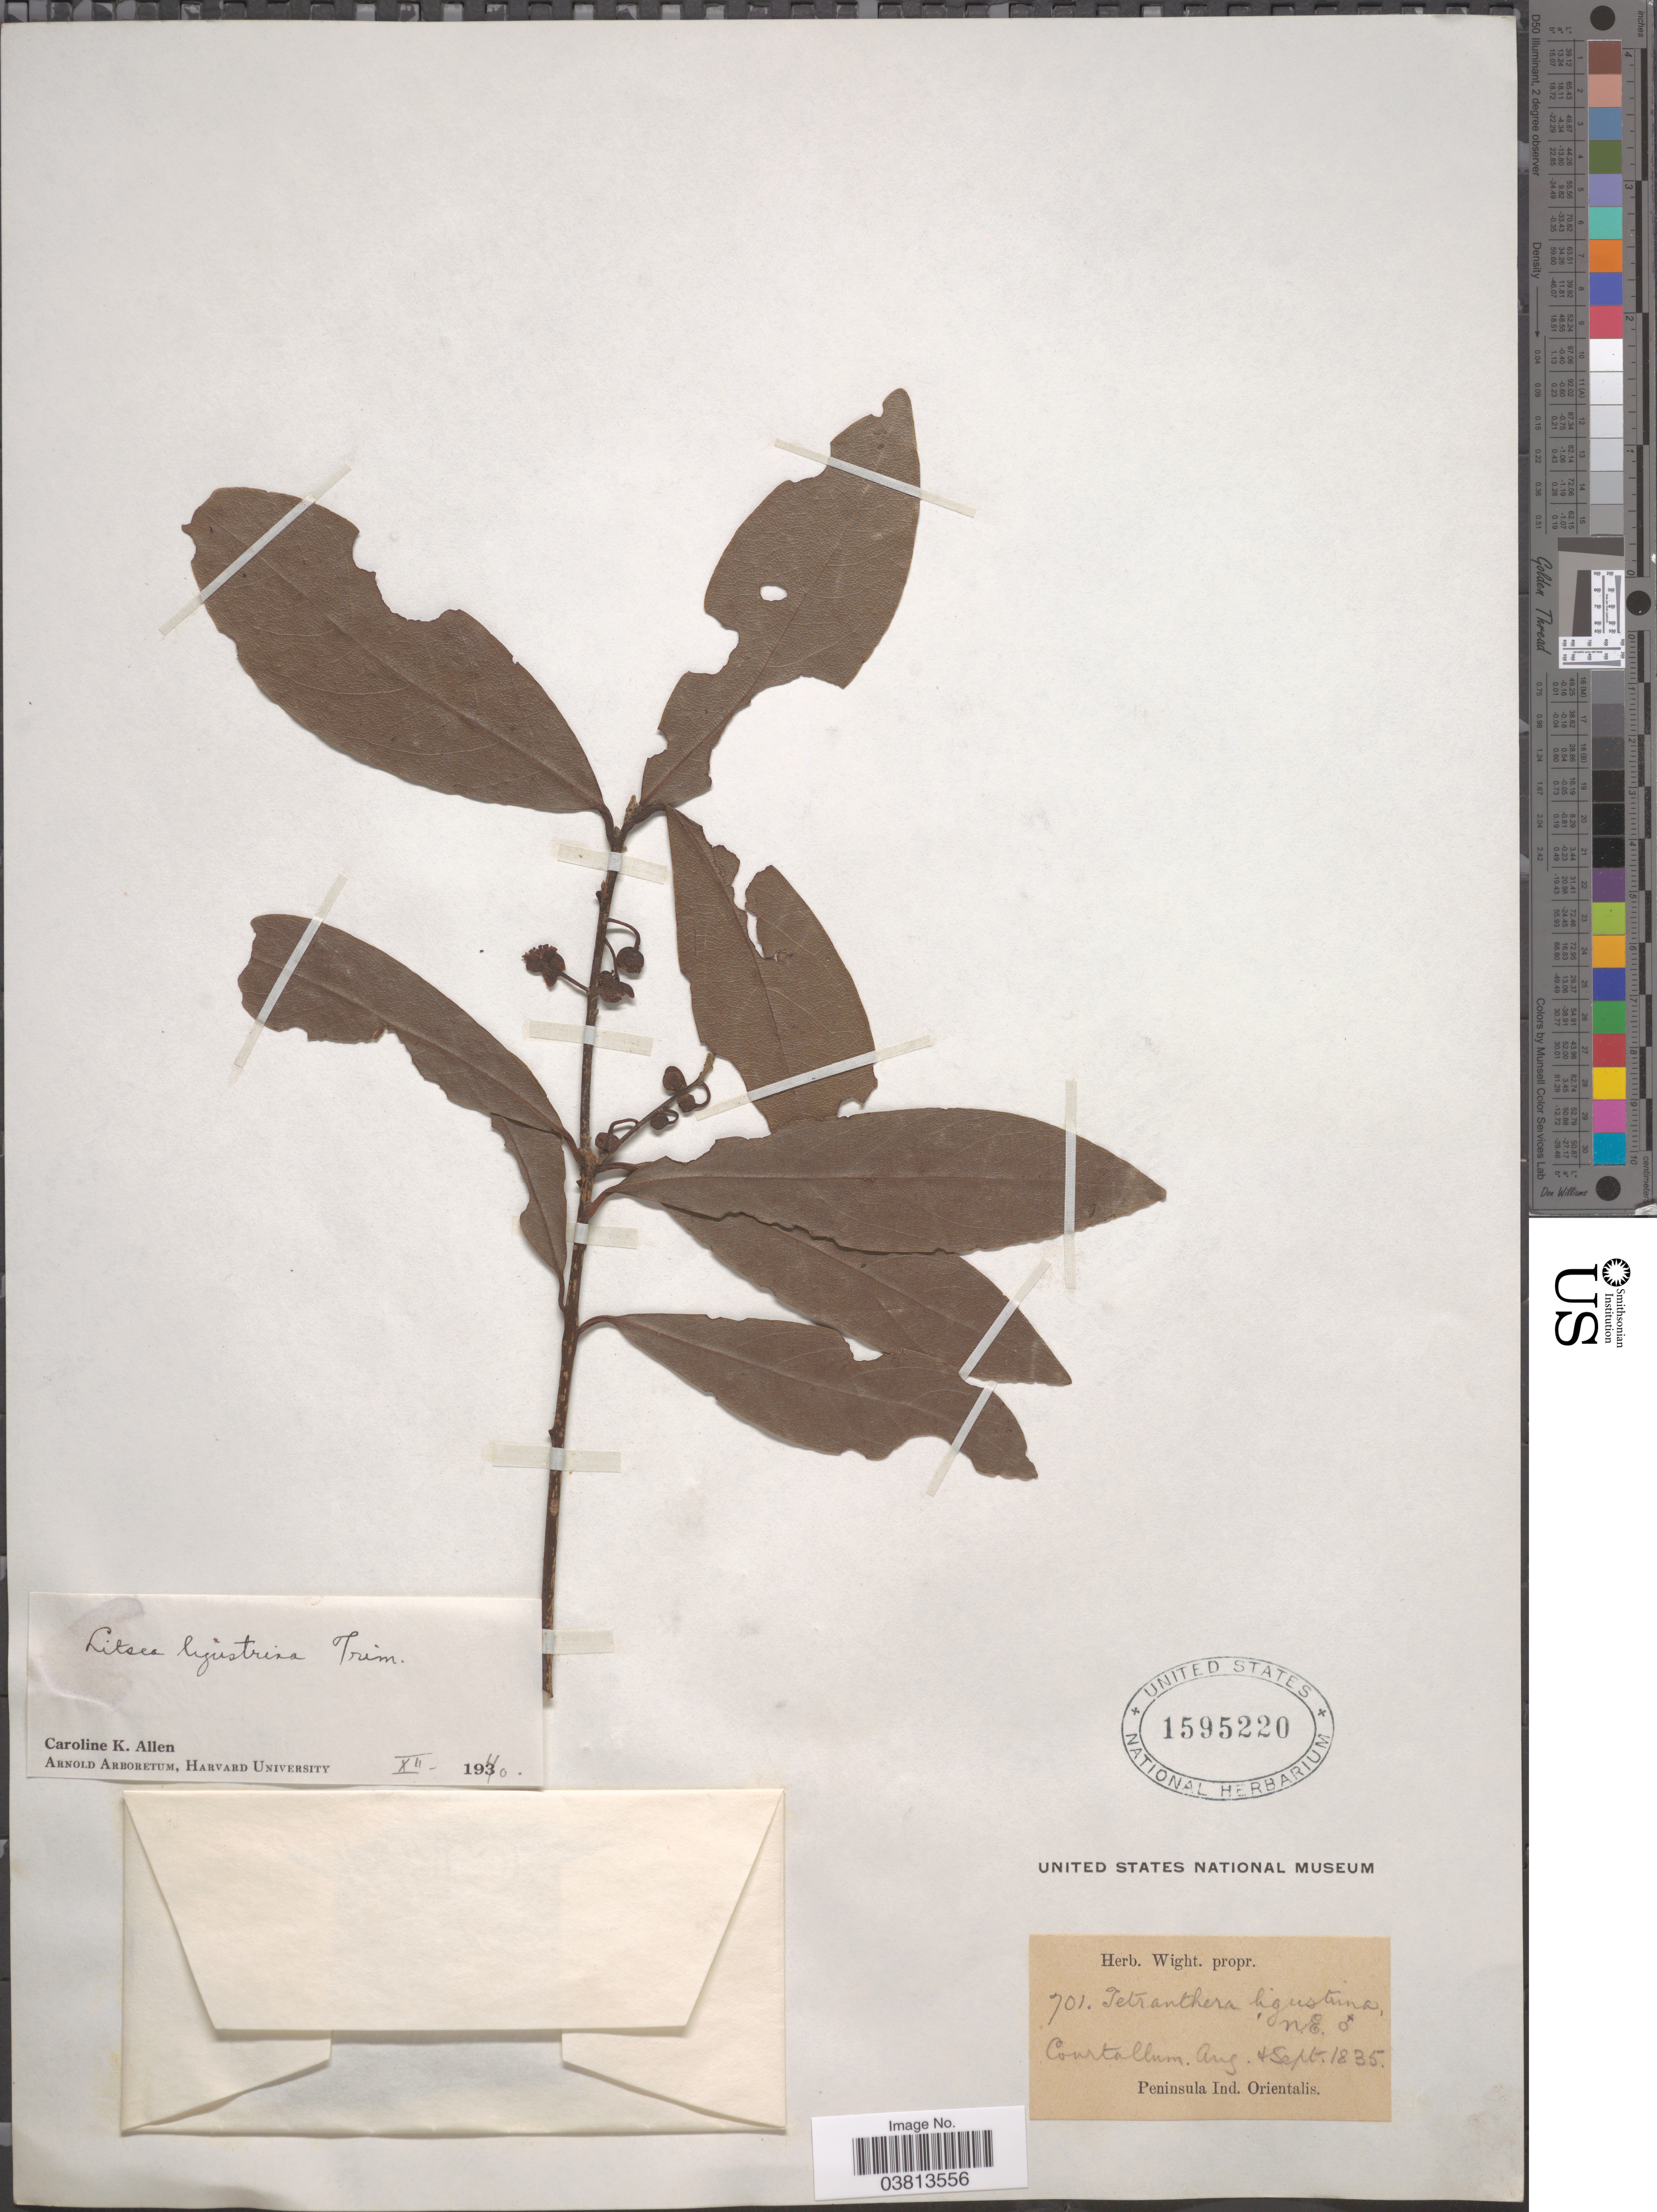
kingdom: Plantae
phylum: Tracheophyta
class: Magnoliopsida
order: Laurales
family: Lauraceae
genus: Litsea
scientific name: Litsea ligustrina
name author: (Nees) Fern.-Vill.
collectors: ex Herb. Wight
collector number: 701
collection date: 1835-08/1835-09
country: India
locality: Courtallum. Peninsula Ind. Orientalis.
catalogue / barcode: US 1595220